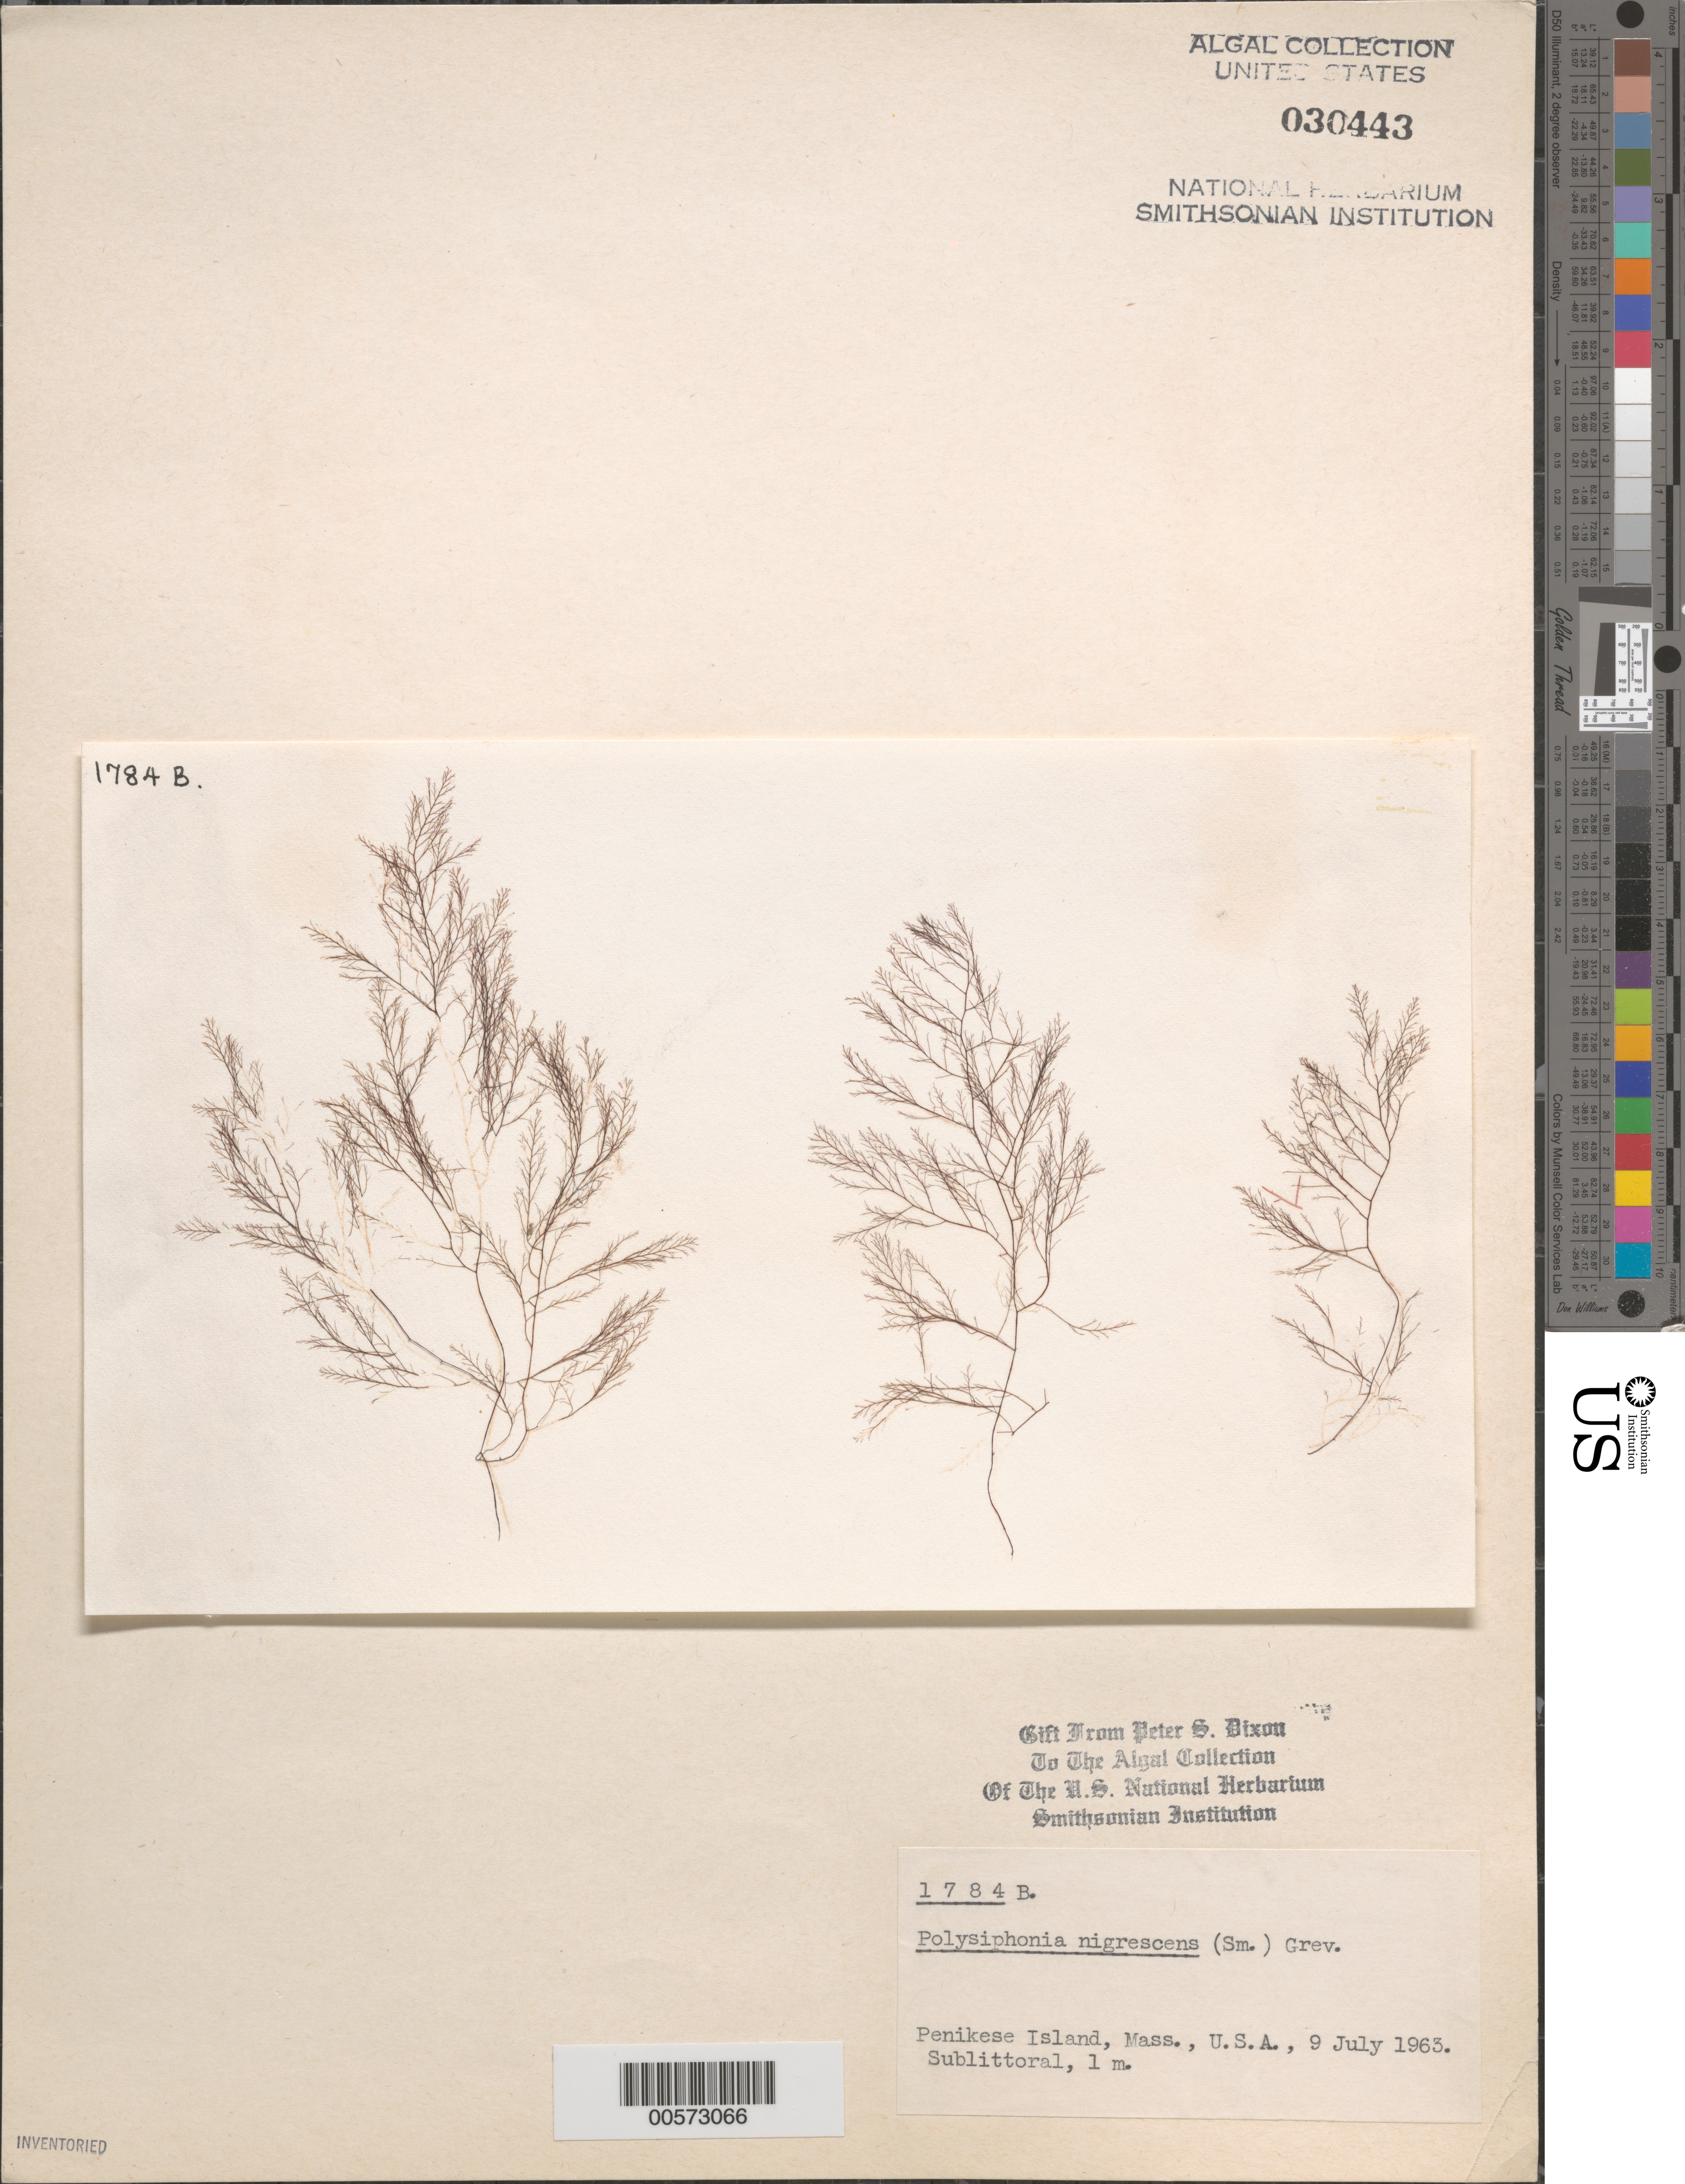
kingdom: Plantae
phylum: Rhodophyta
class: Florideophyceae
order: Ceramiales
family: Rhodomelaceae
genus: Vertebrata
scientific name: Vertebrata fucoides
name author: (Hudson) Kuntze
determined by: Algae name updating Project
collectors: P. S. Dixon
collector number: PSD 1784b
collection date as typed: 09 Jul 1963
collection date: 1963-07-09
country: United States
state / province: Massachusetts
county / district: Dukes County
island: Penikese Island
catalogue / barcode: US 30443